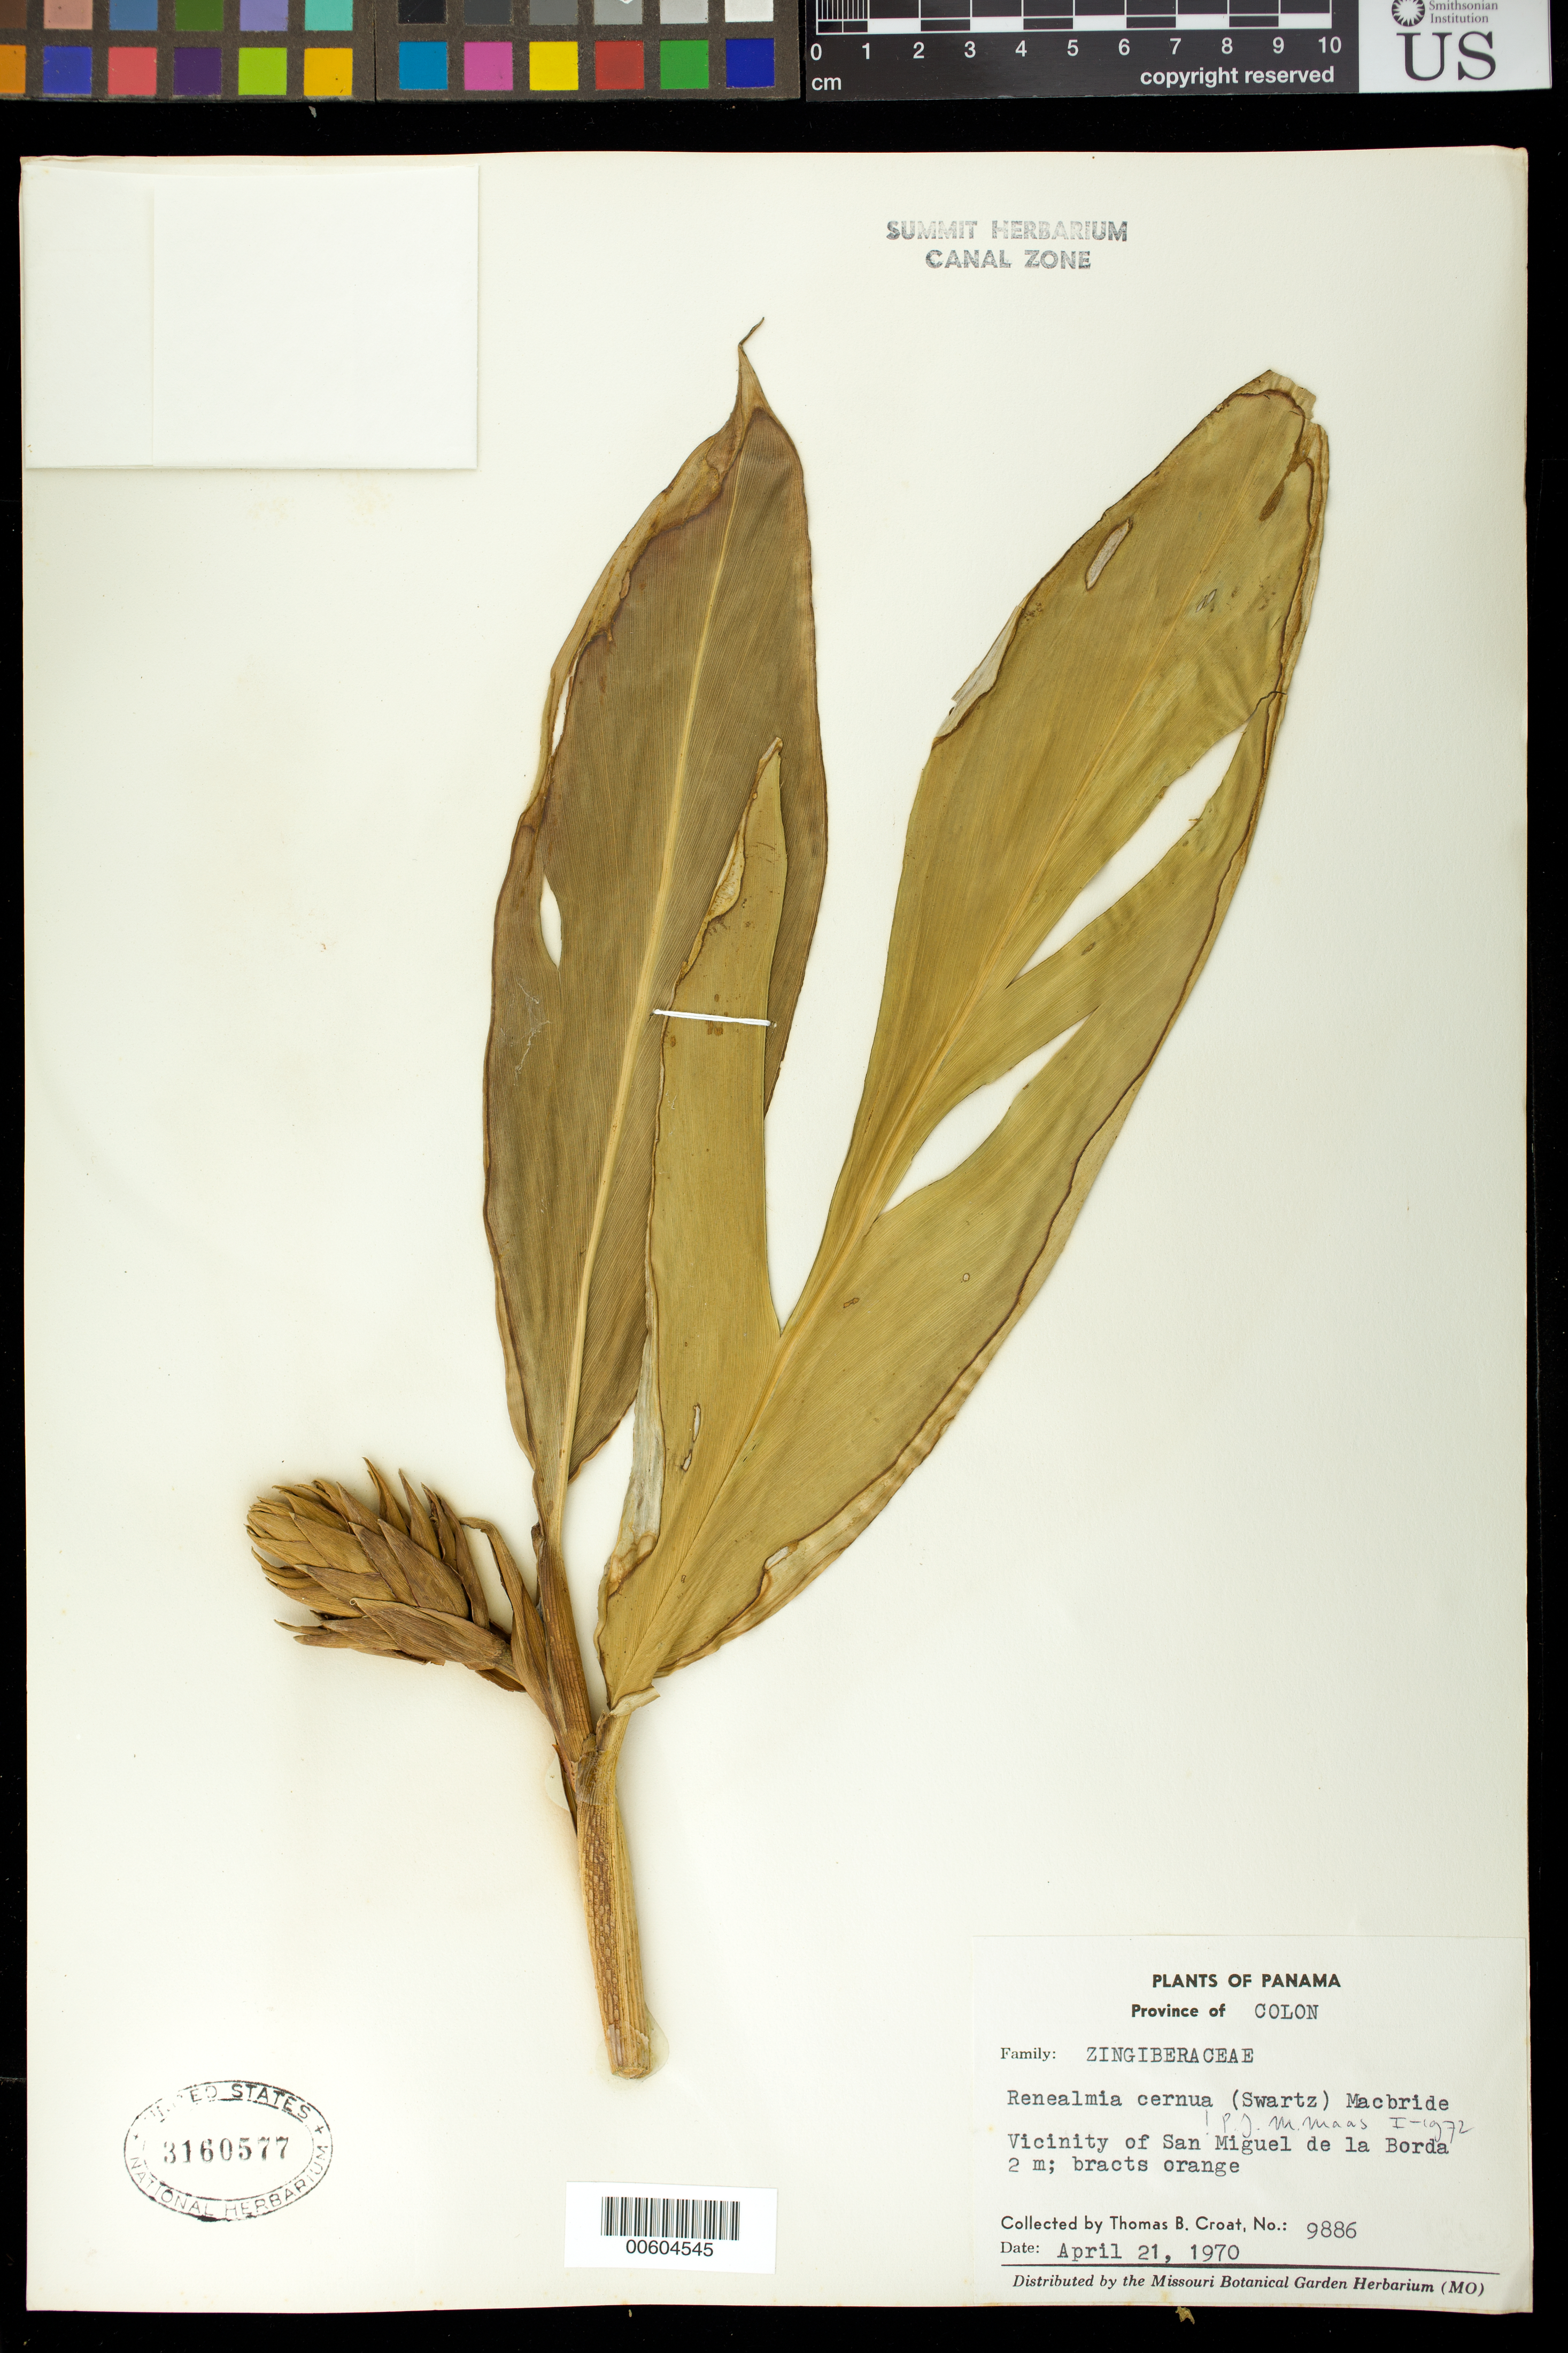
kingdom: Plantae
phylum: Tracheophyta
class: Liliopsida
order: Zingiberales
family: Zingiberaceae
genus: Renealmia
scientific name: Renealmia cernua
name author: (Sw. ex Roem. & Schult.) J.F. Macbr.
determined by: Maas, Paul J. M.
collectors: T. B. Croat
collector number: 9886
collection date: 1970-04-21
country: Panama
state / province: Colón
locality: Vicinity of San Miquel de la Borda.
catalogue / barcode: US 3160577